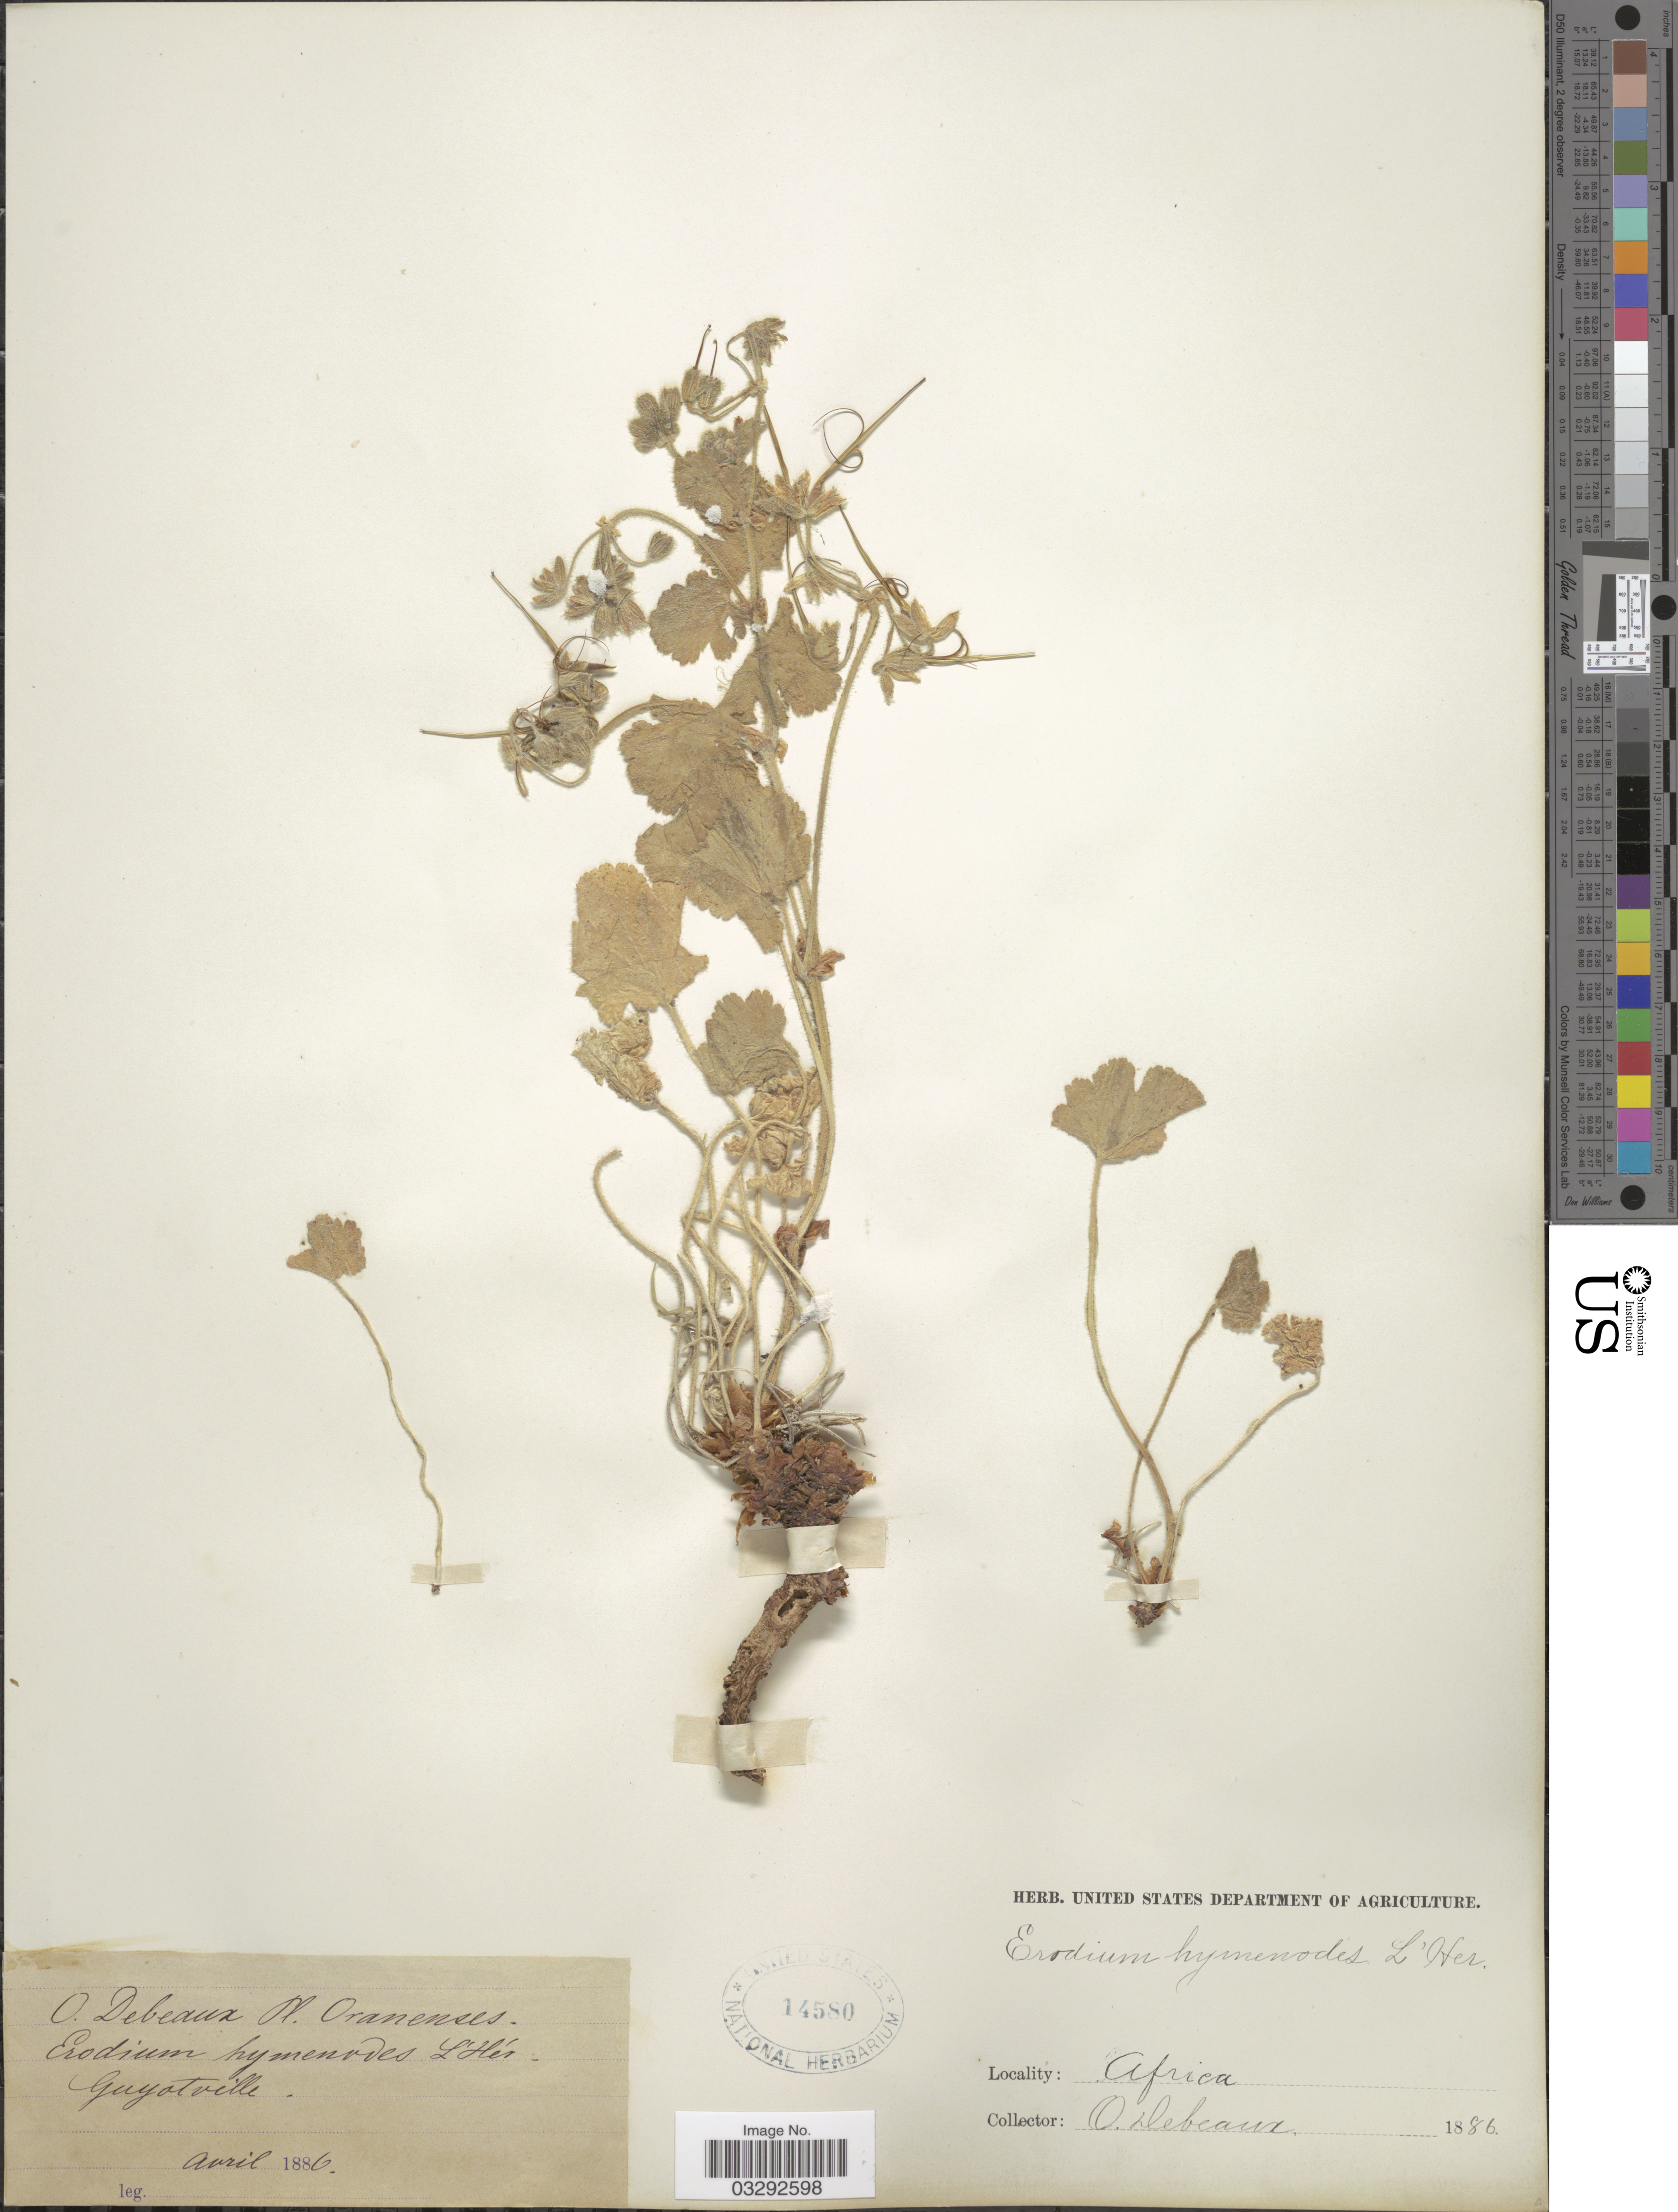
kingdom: Plantae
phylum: Tracheophyta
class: Magnoliopsida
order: Geraniales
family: Geraniaceae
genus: Erodium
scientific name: Erodium hymenodes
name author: L'Hér.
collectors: O. Debeaux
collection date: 1886-04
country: Algeria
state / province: Oran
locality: Oranenses. Guyotville. Africa.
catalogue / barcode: US 14580